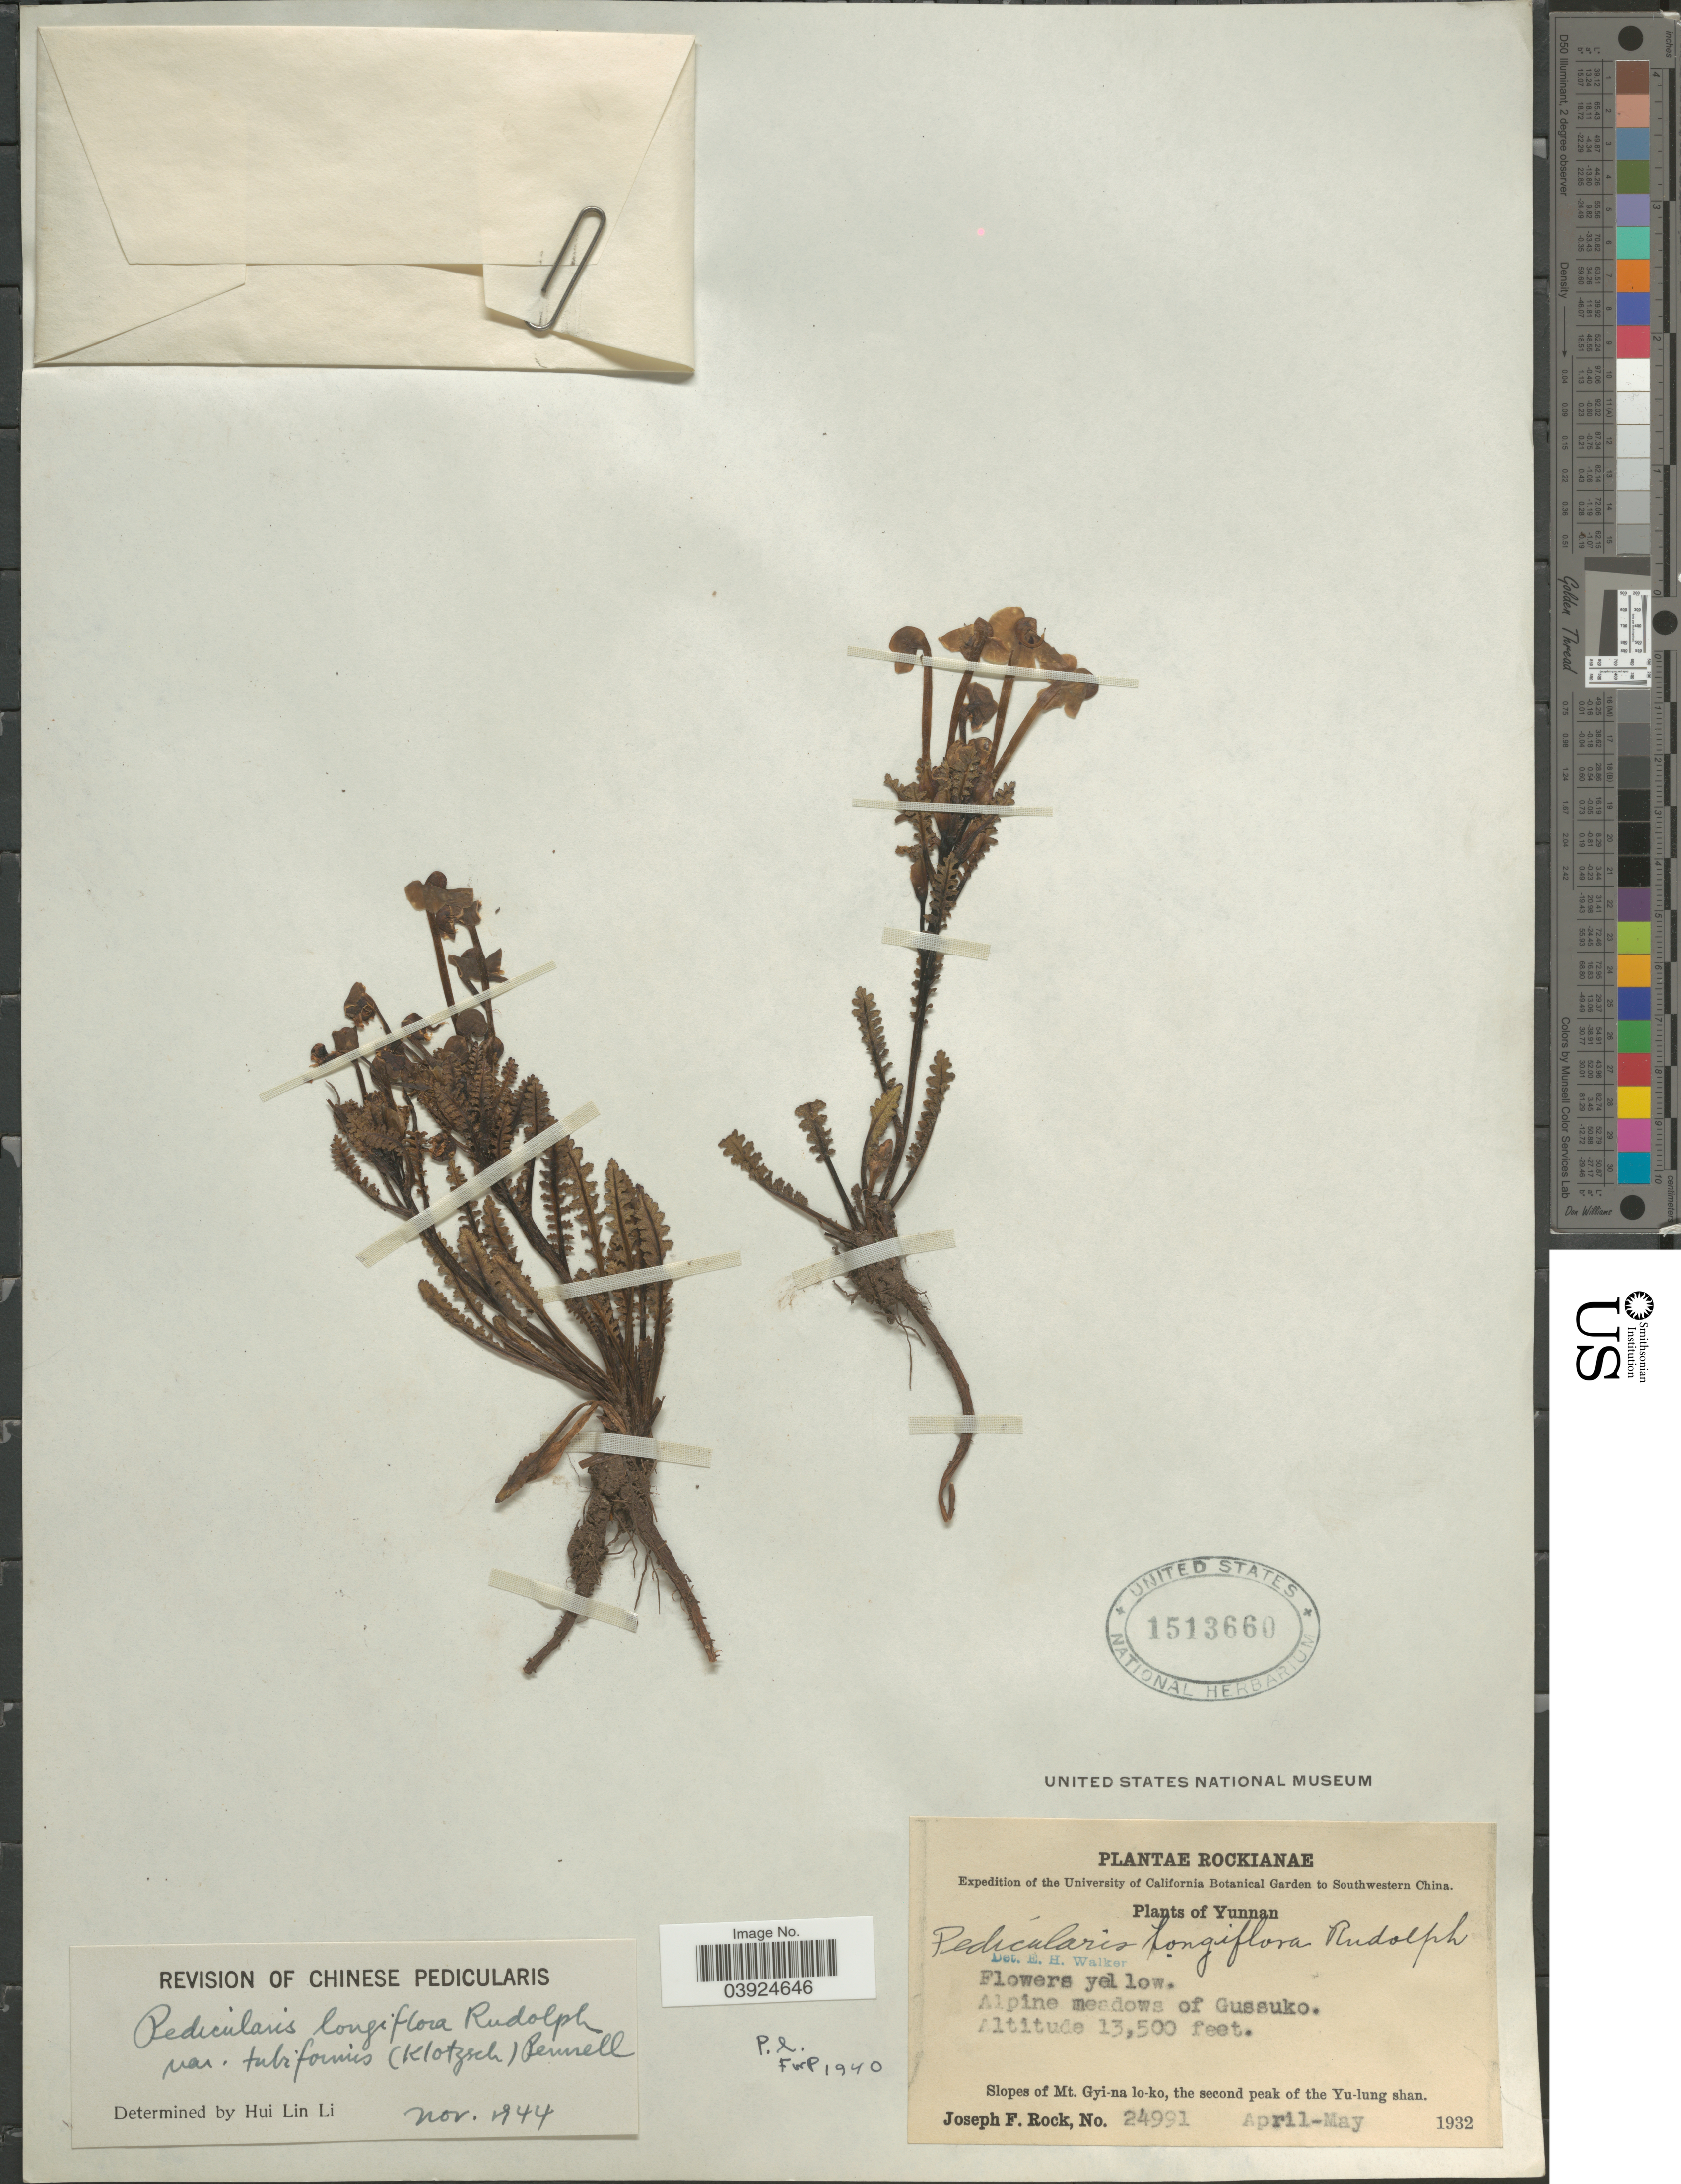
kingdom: Plantae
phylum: Tracheophyta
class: Magnoliopsida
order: Lamiales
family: Orobanchaceae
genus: Pedicularis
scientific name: Pedicularis longiflora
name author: Rudolph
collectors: J. F. Rock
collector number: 24991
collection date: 1932-04/1932-05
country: China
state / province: Yunnan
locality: Southwestern China. Alpine meadows of Gussuko. Slopes of Mt. Gyi-na lo-ko, the second peak of the Yu-lung shan.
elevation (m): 4115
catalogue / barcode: US 1513660